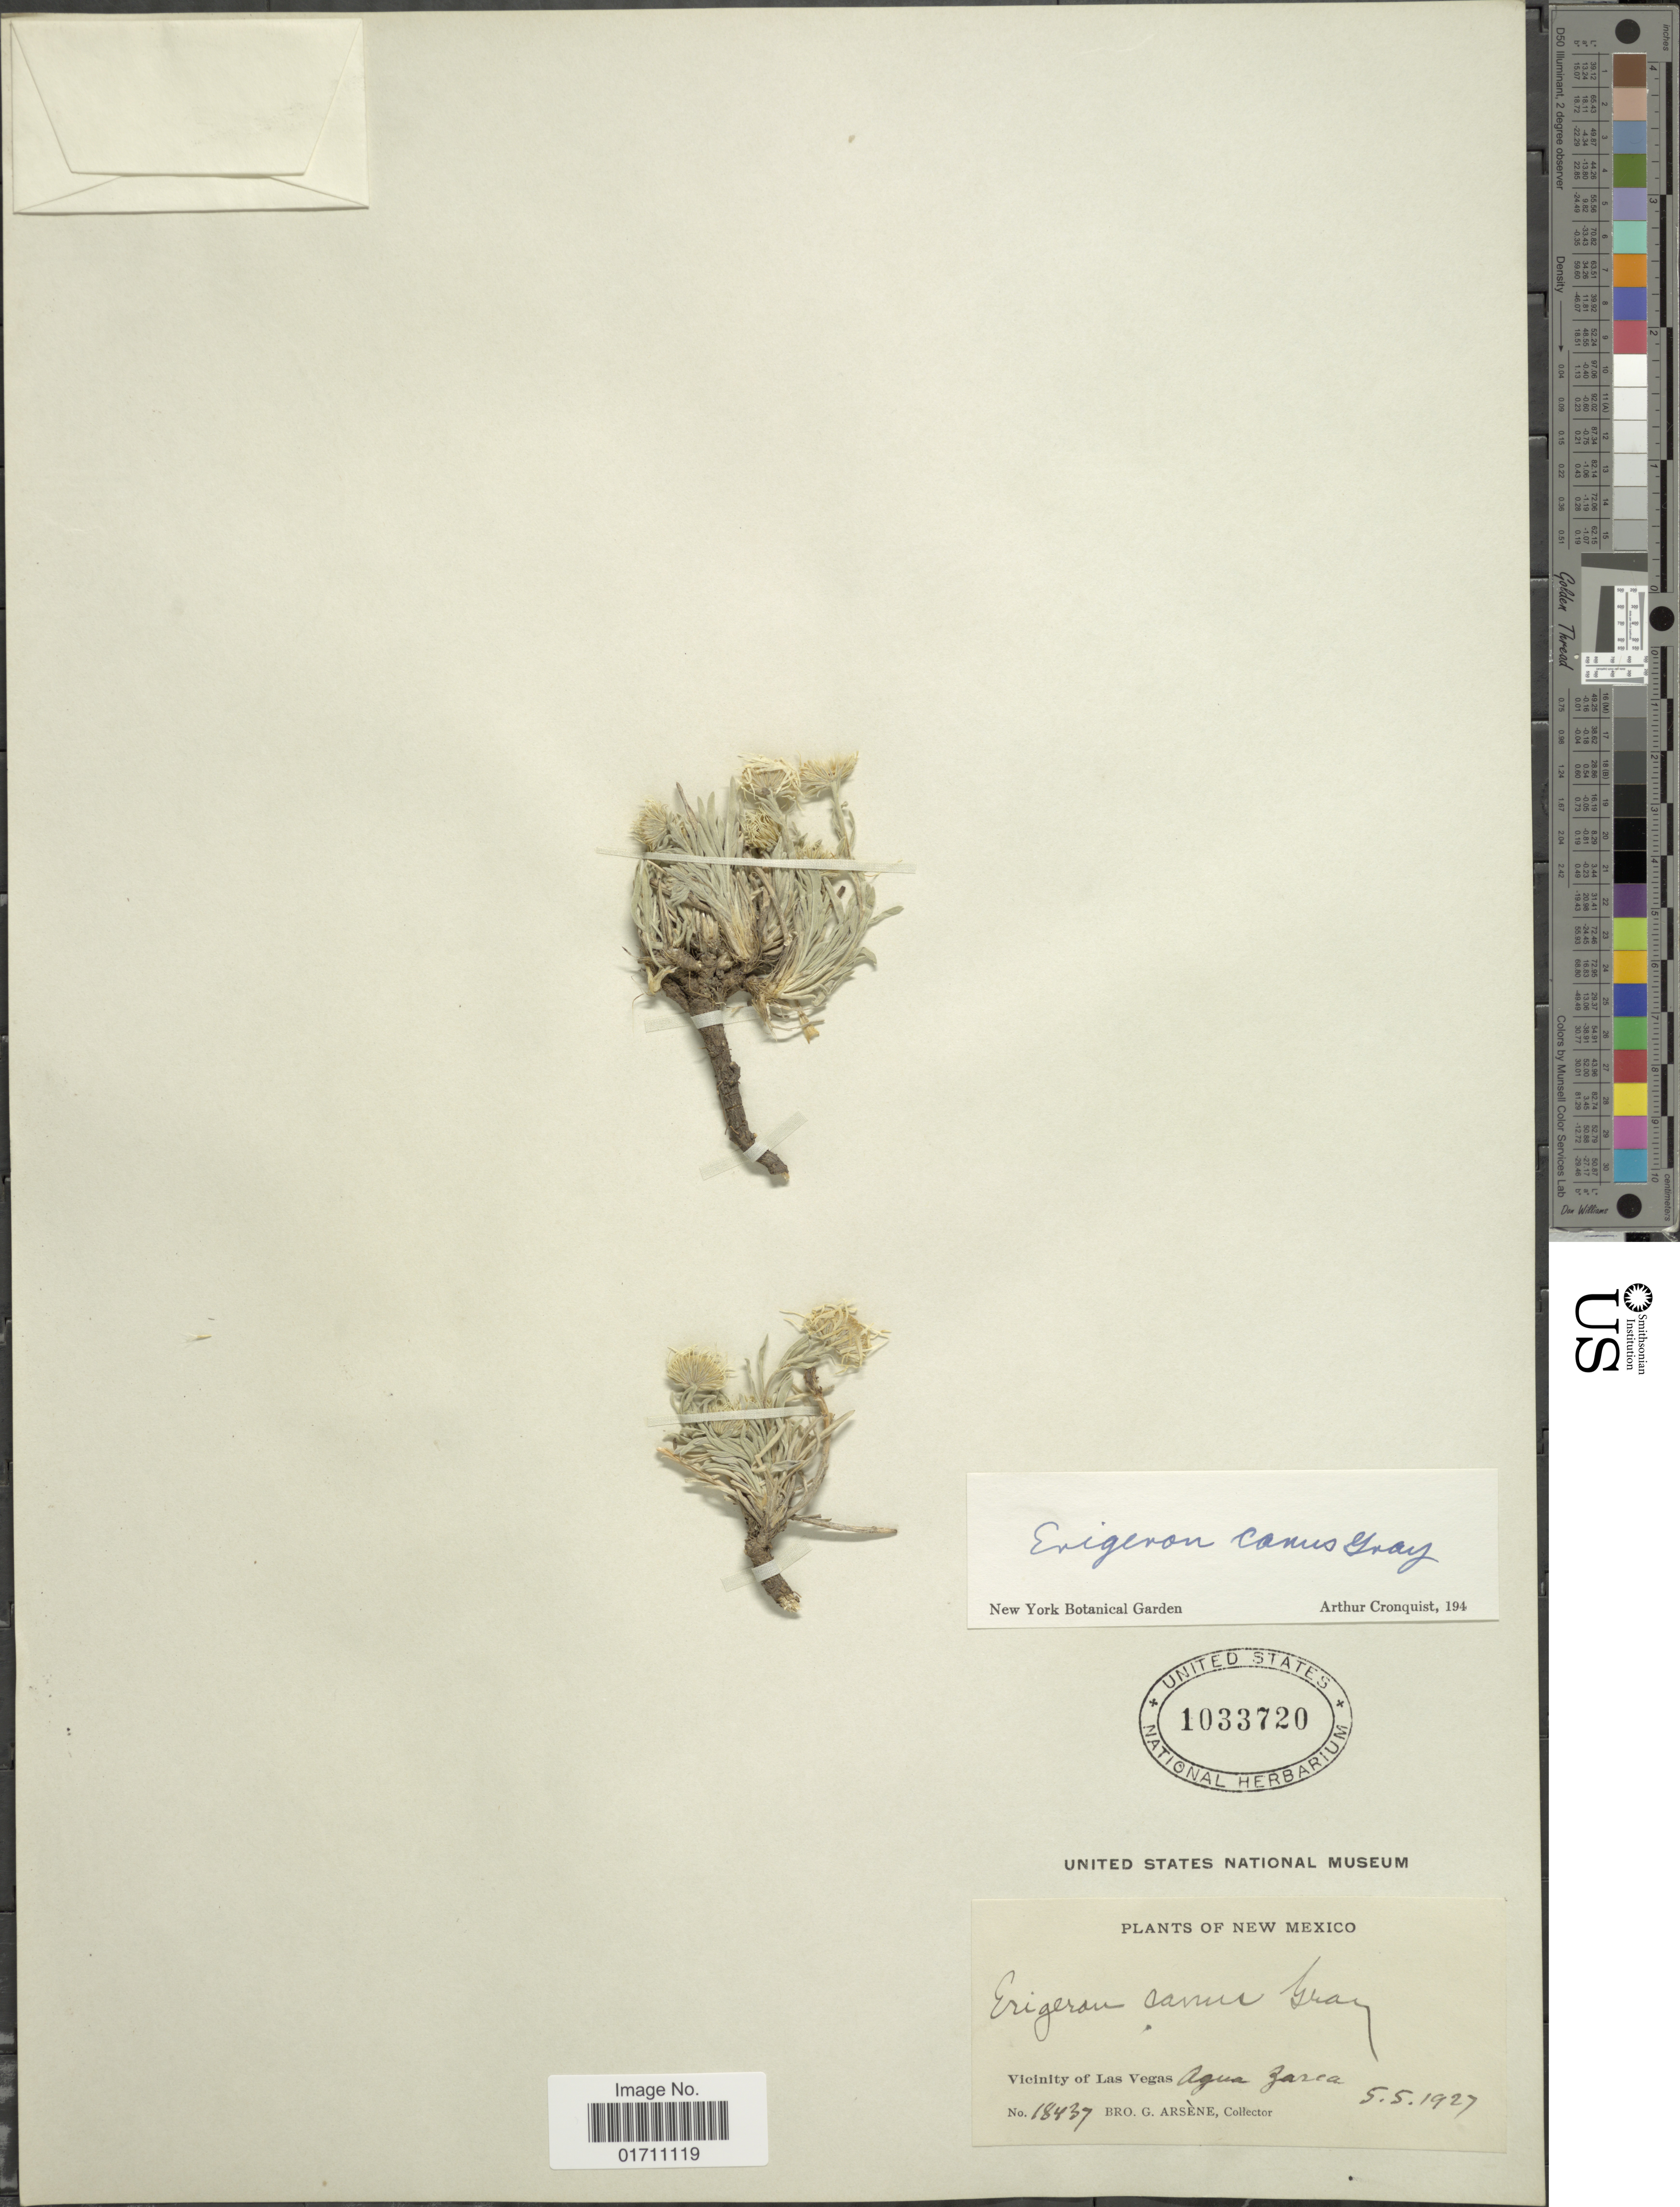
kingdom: Plantae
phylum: Tracheophyta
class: Magnoliopsida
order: Asterales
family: Asteraceae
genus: Erigeron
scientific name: Erigeron canus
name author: A. Gray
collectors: Bro. G. Arsène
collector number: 18437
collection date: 1927-05-05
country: United States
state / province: New Mexico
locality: Vicinity of Las Vegas, Agua Zarca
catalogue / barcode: US 1033720